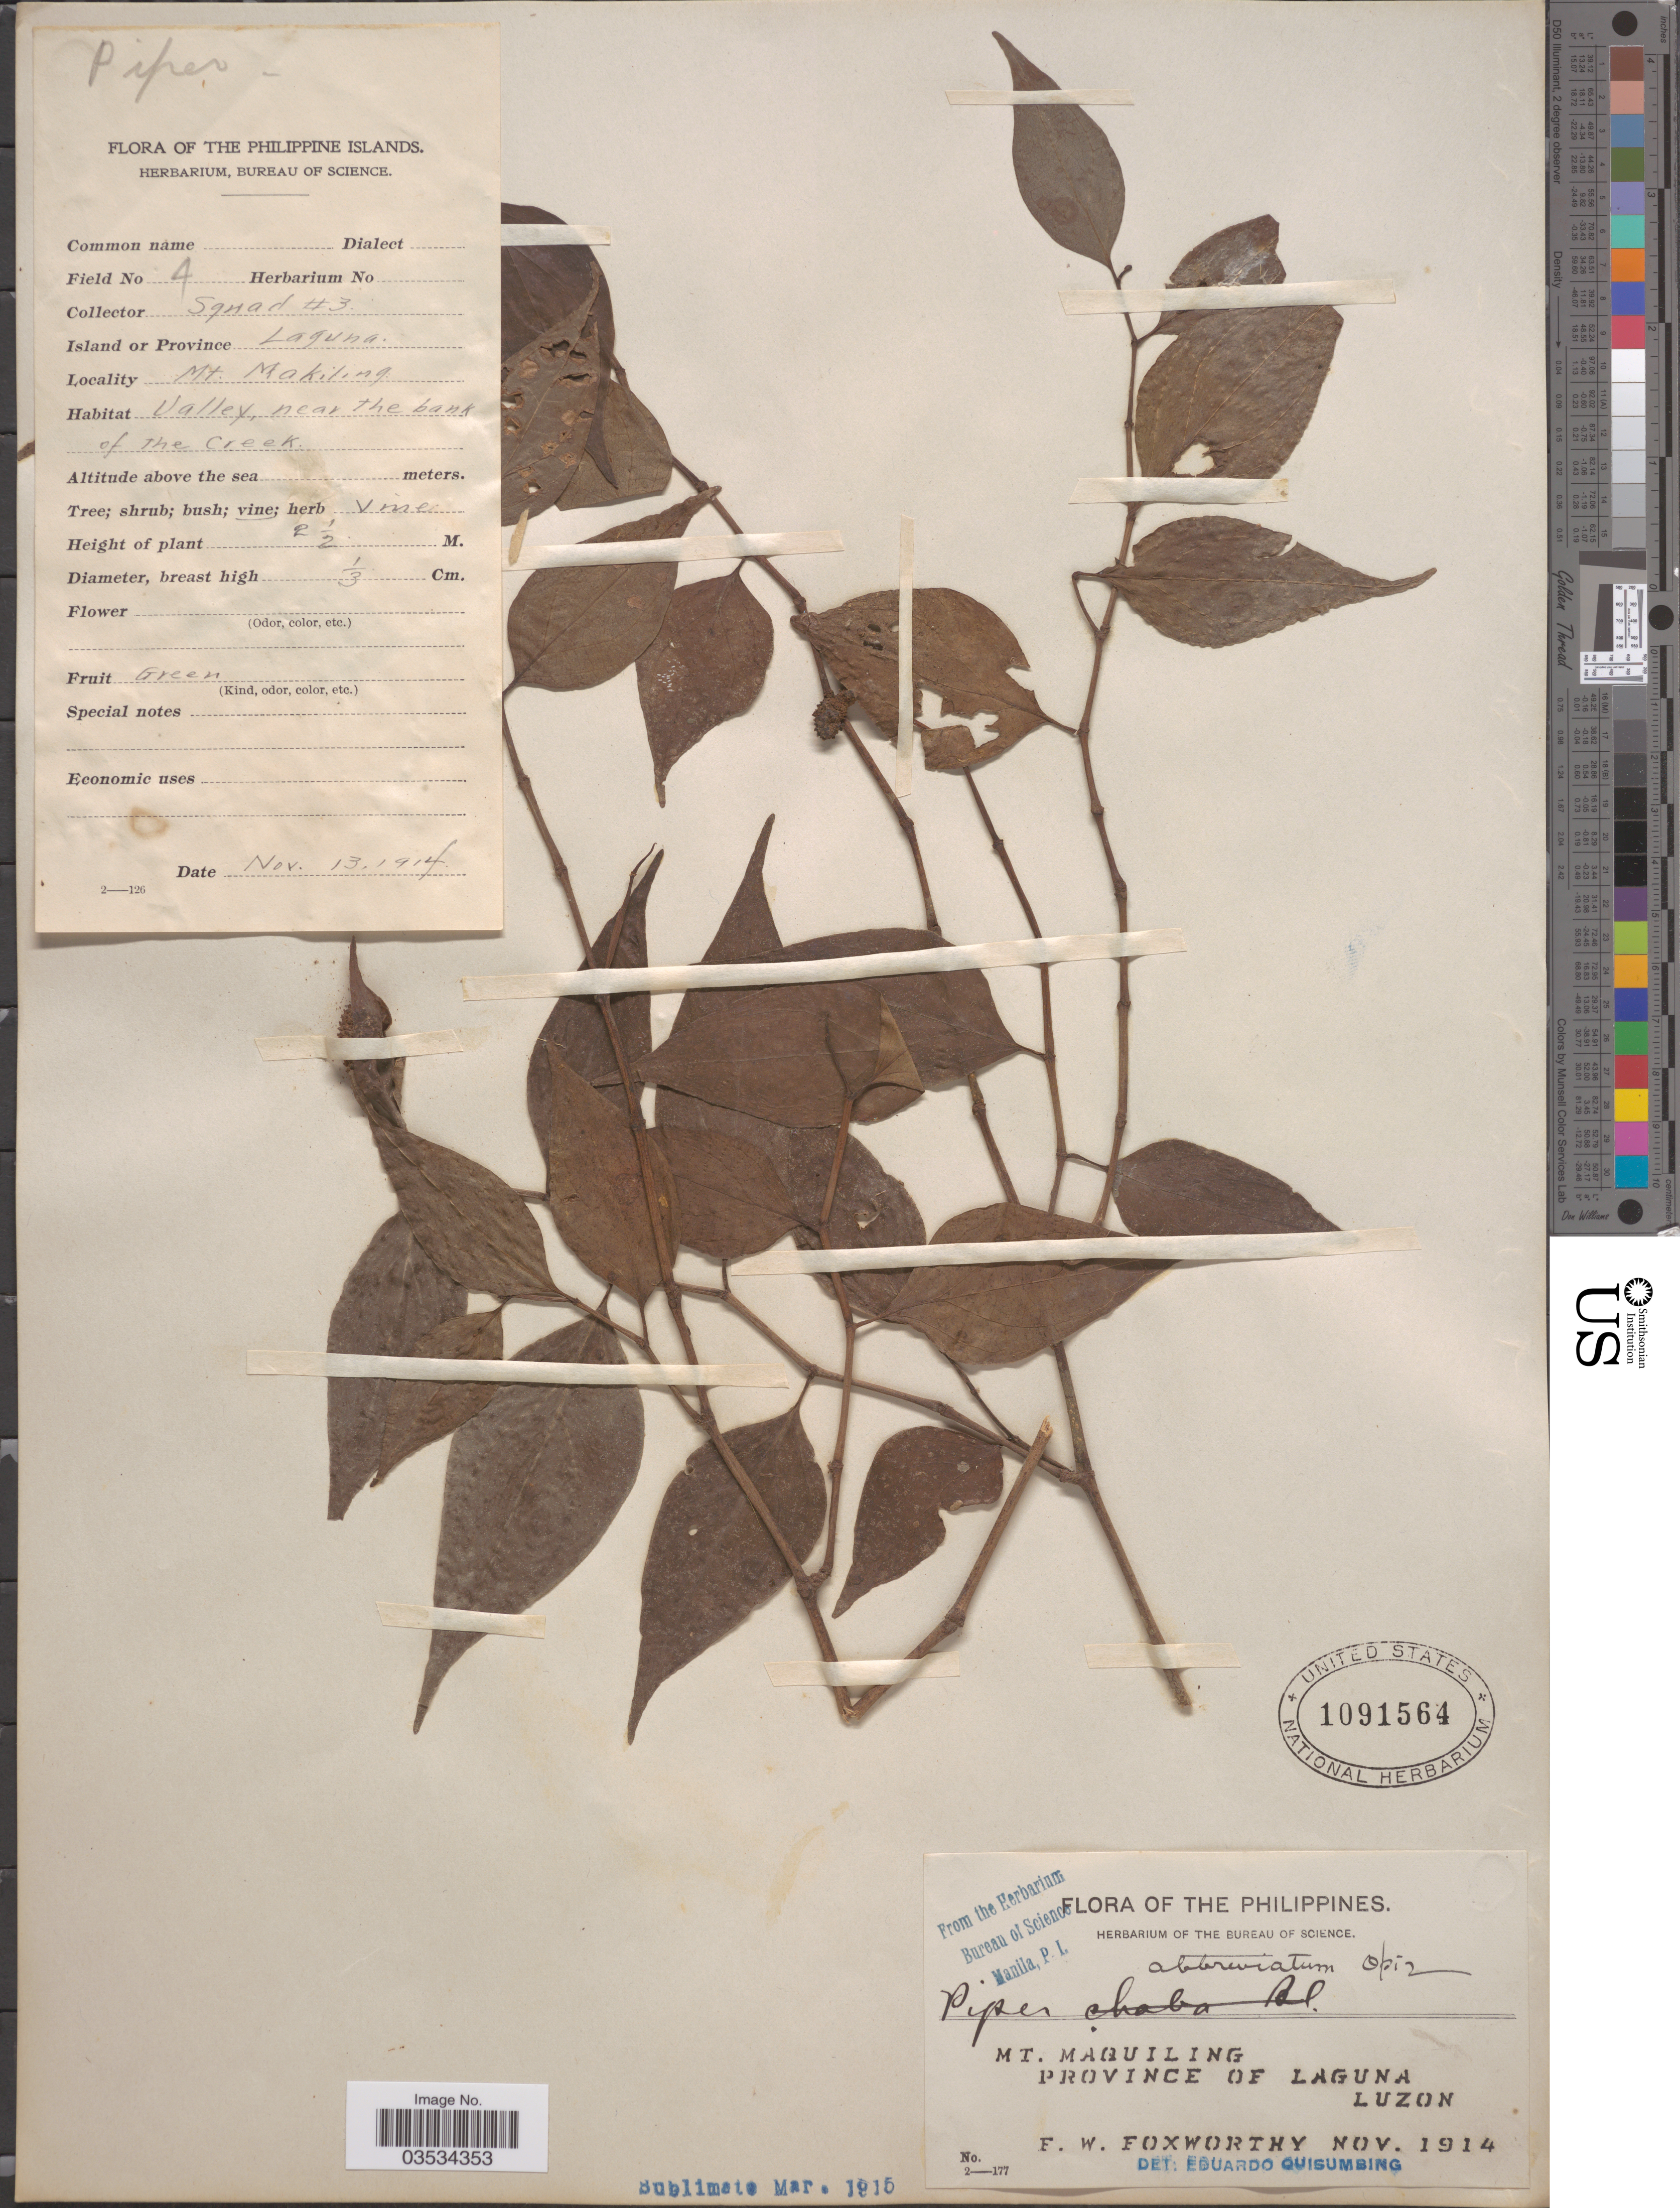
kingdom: Plantae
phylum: Tracheophyta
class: Magnoliopsida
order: Piperales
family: Piperaceae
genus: Piper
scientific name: Piper abbreviatum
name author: Opiz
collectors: F. W. Foxworthy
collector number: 4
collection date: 1914-11-13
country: Philippines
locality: Mt. Maquiling. Island or Province Laguna. Luzon.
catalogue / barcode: US 1091564